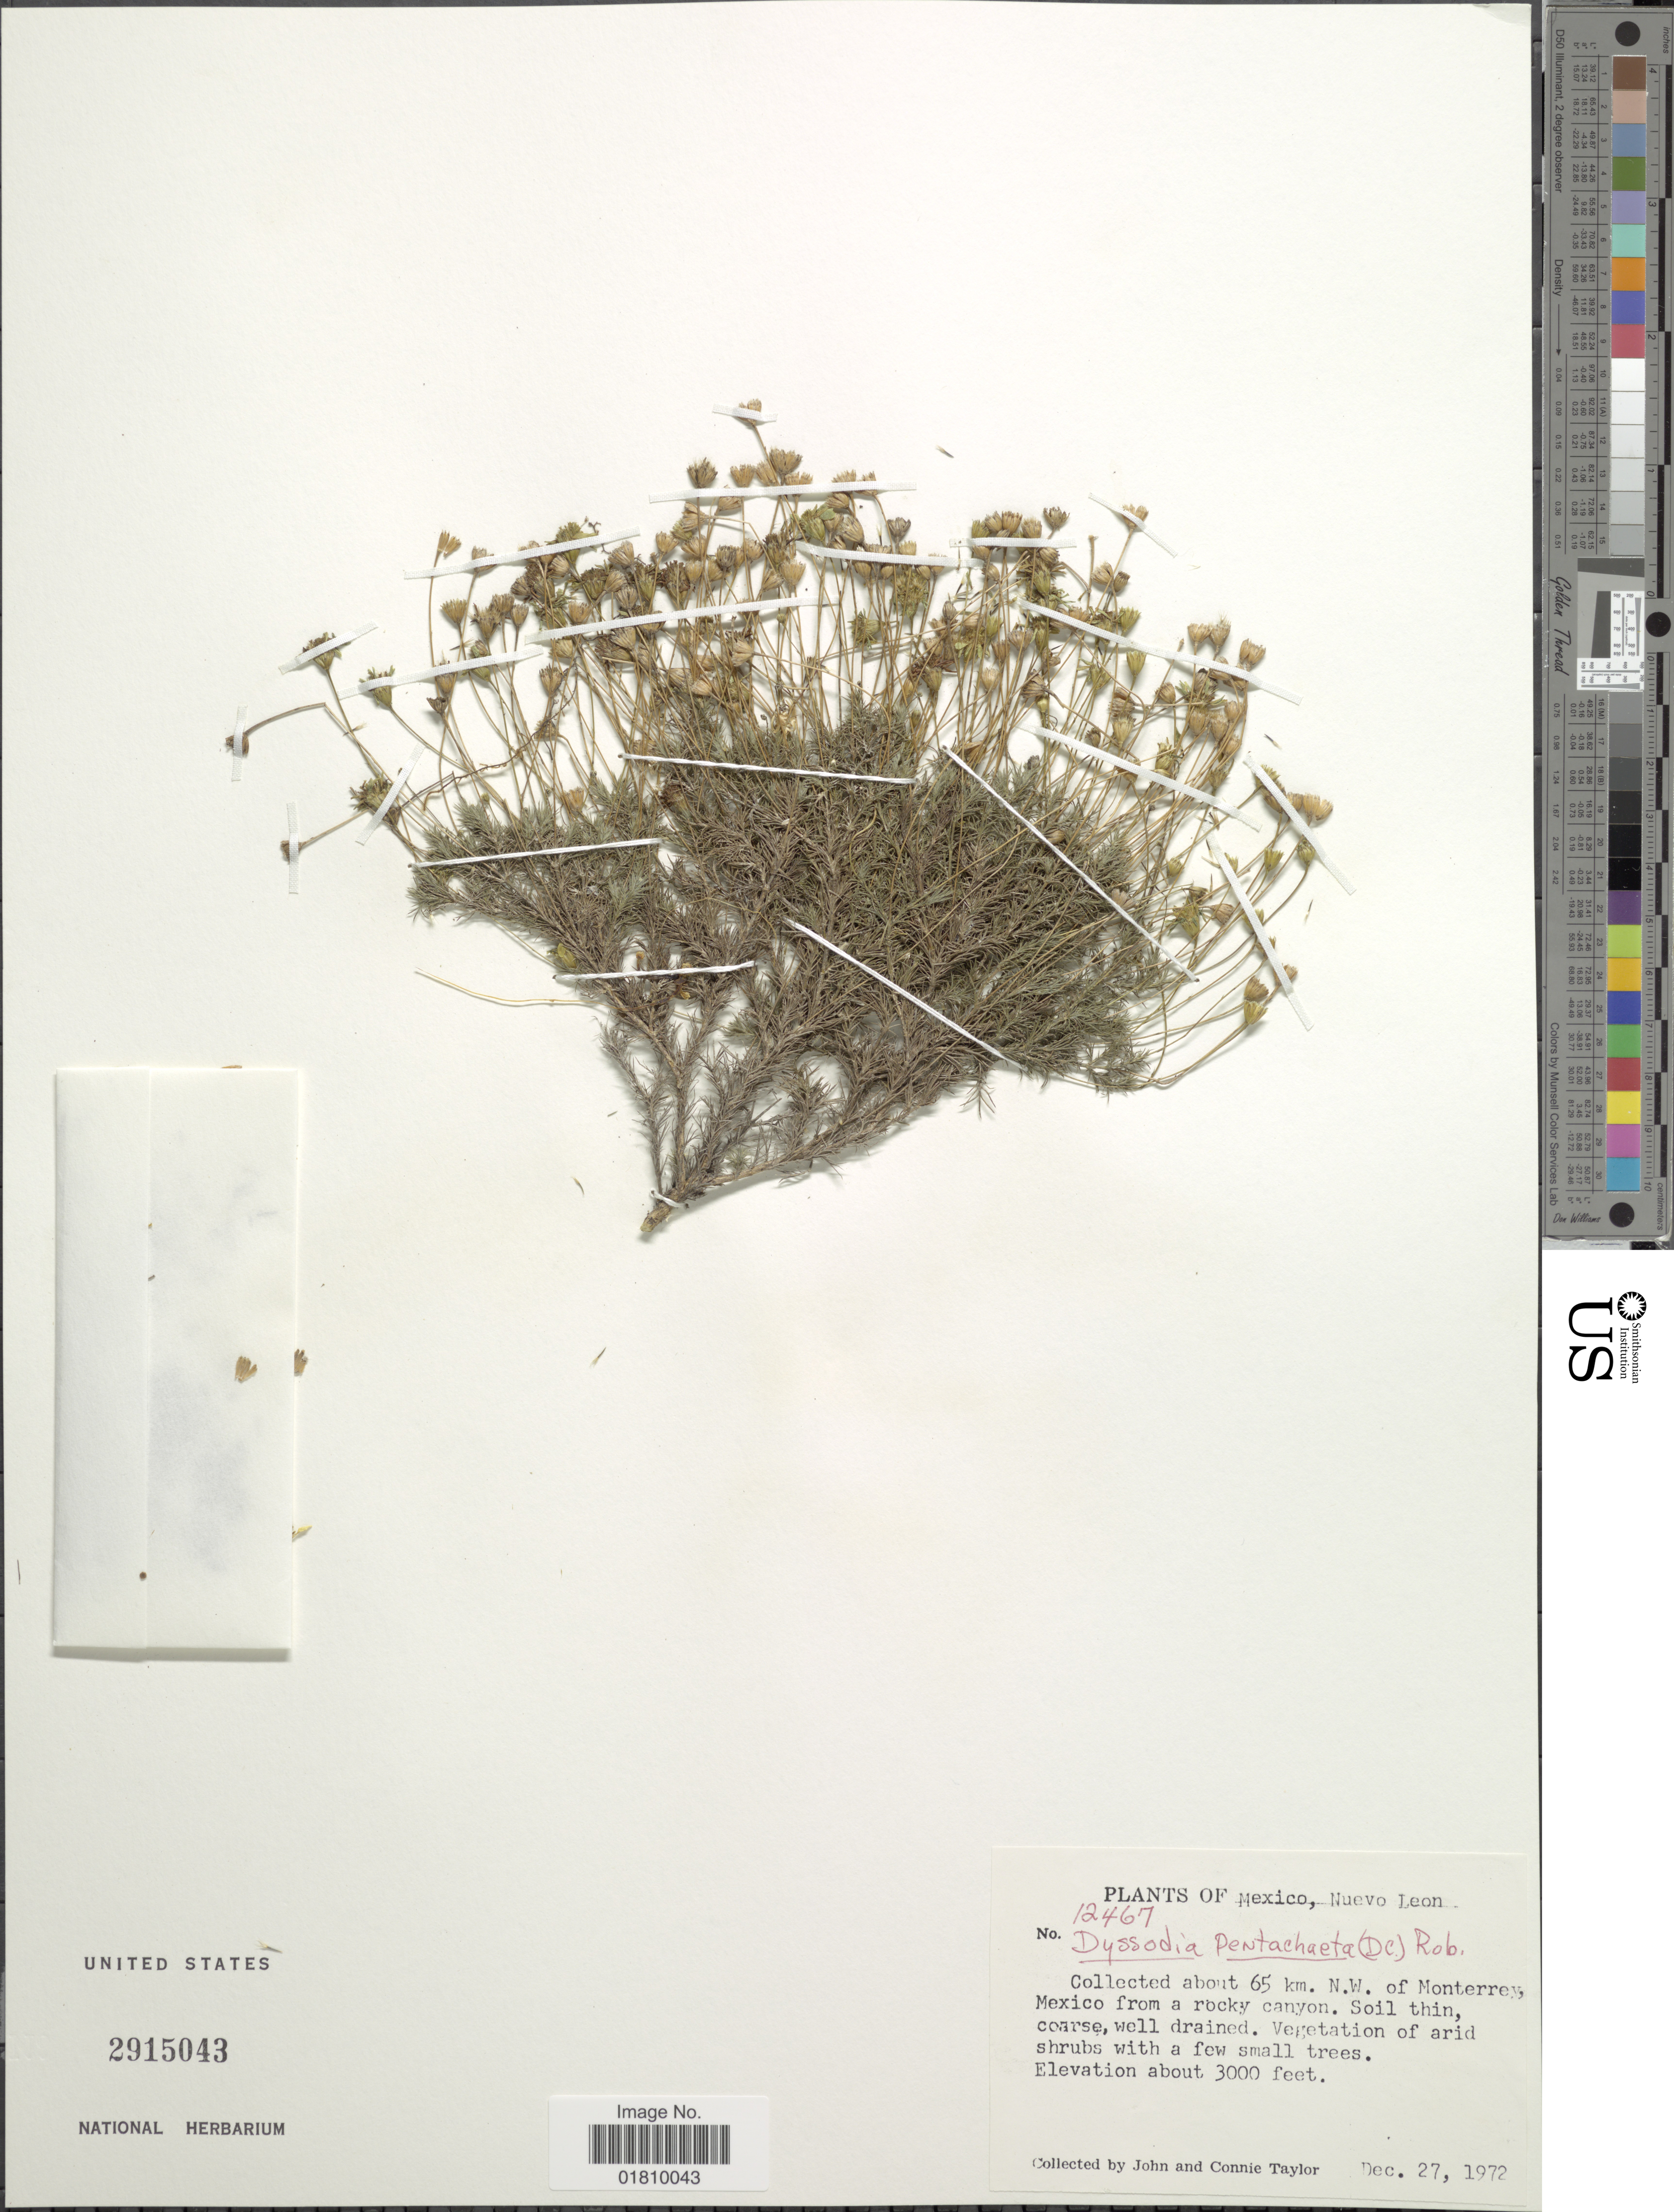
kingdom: Plantae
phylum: Tracheophyta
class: Magnoliopsida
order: Asterales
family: Asteraceae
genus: Thymophylla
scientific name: Thymophylla pentachaeta var. pentachaeta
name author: (DC.) Small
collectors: J. Taylor & C. Taylor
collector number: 12467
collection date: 1972-12-27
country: Mexico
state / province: Nuevo León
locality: About 65 km. N.W. of Monterrey, from a rocky canyon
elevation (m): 914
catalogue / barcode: US 2915043